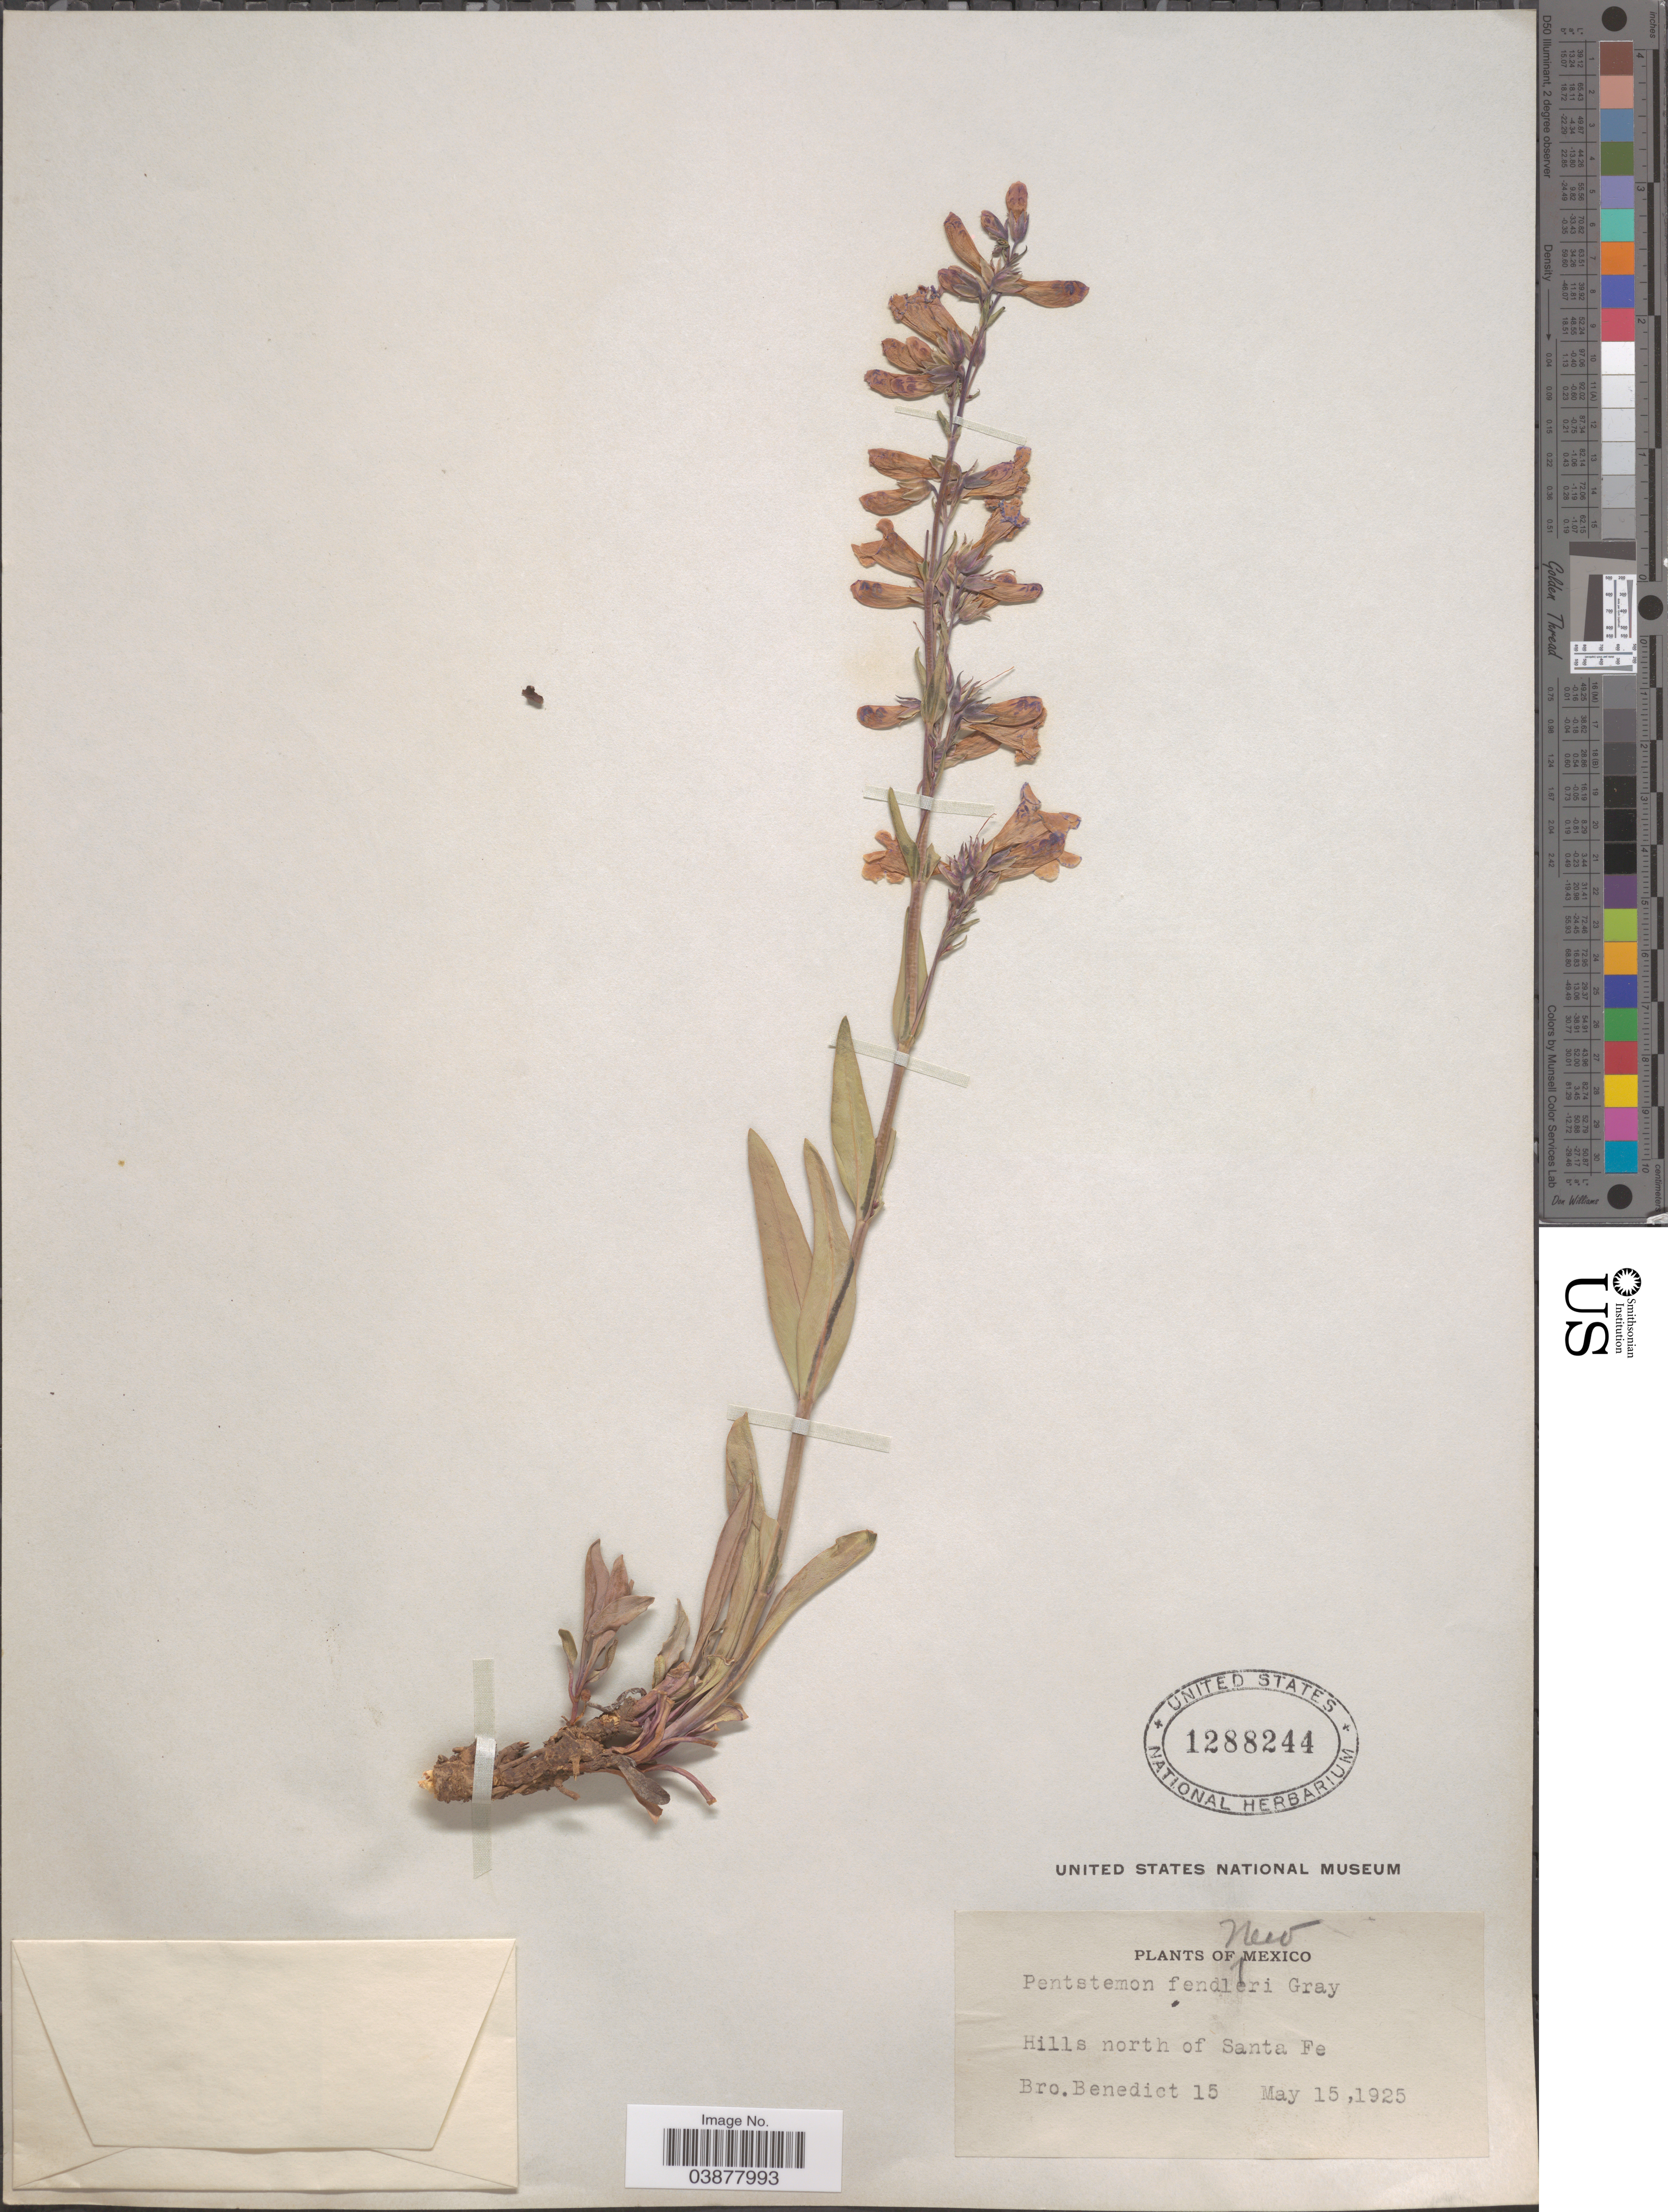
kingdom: Plantae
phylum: Tracheophyta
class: Magnoliopsida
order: Lamiales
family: Plantaginaceae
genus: Penstemon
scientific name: Penstemon secundiflorus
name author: Benth.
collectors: Bro. Benedict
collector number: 15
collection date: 1925-05-15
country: United States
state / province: New Mexico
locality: Hills north of Santa Fe.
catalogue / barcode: US 1288244